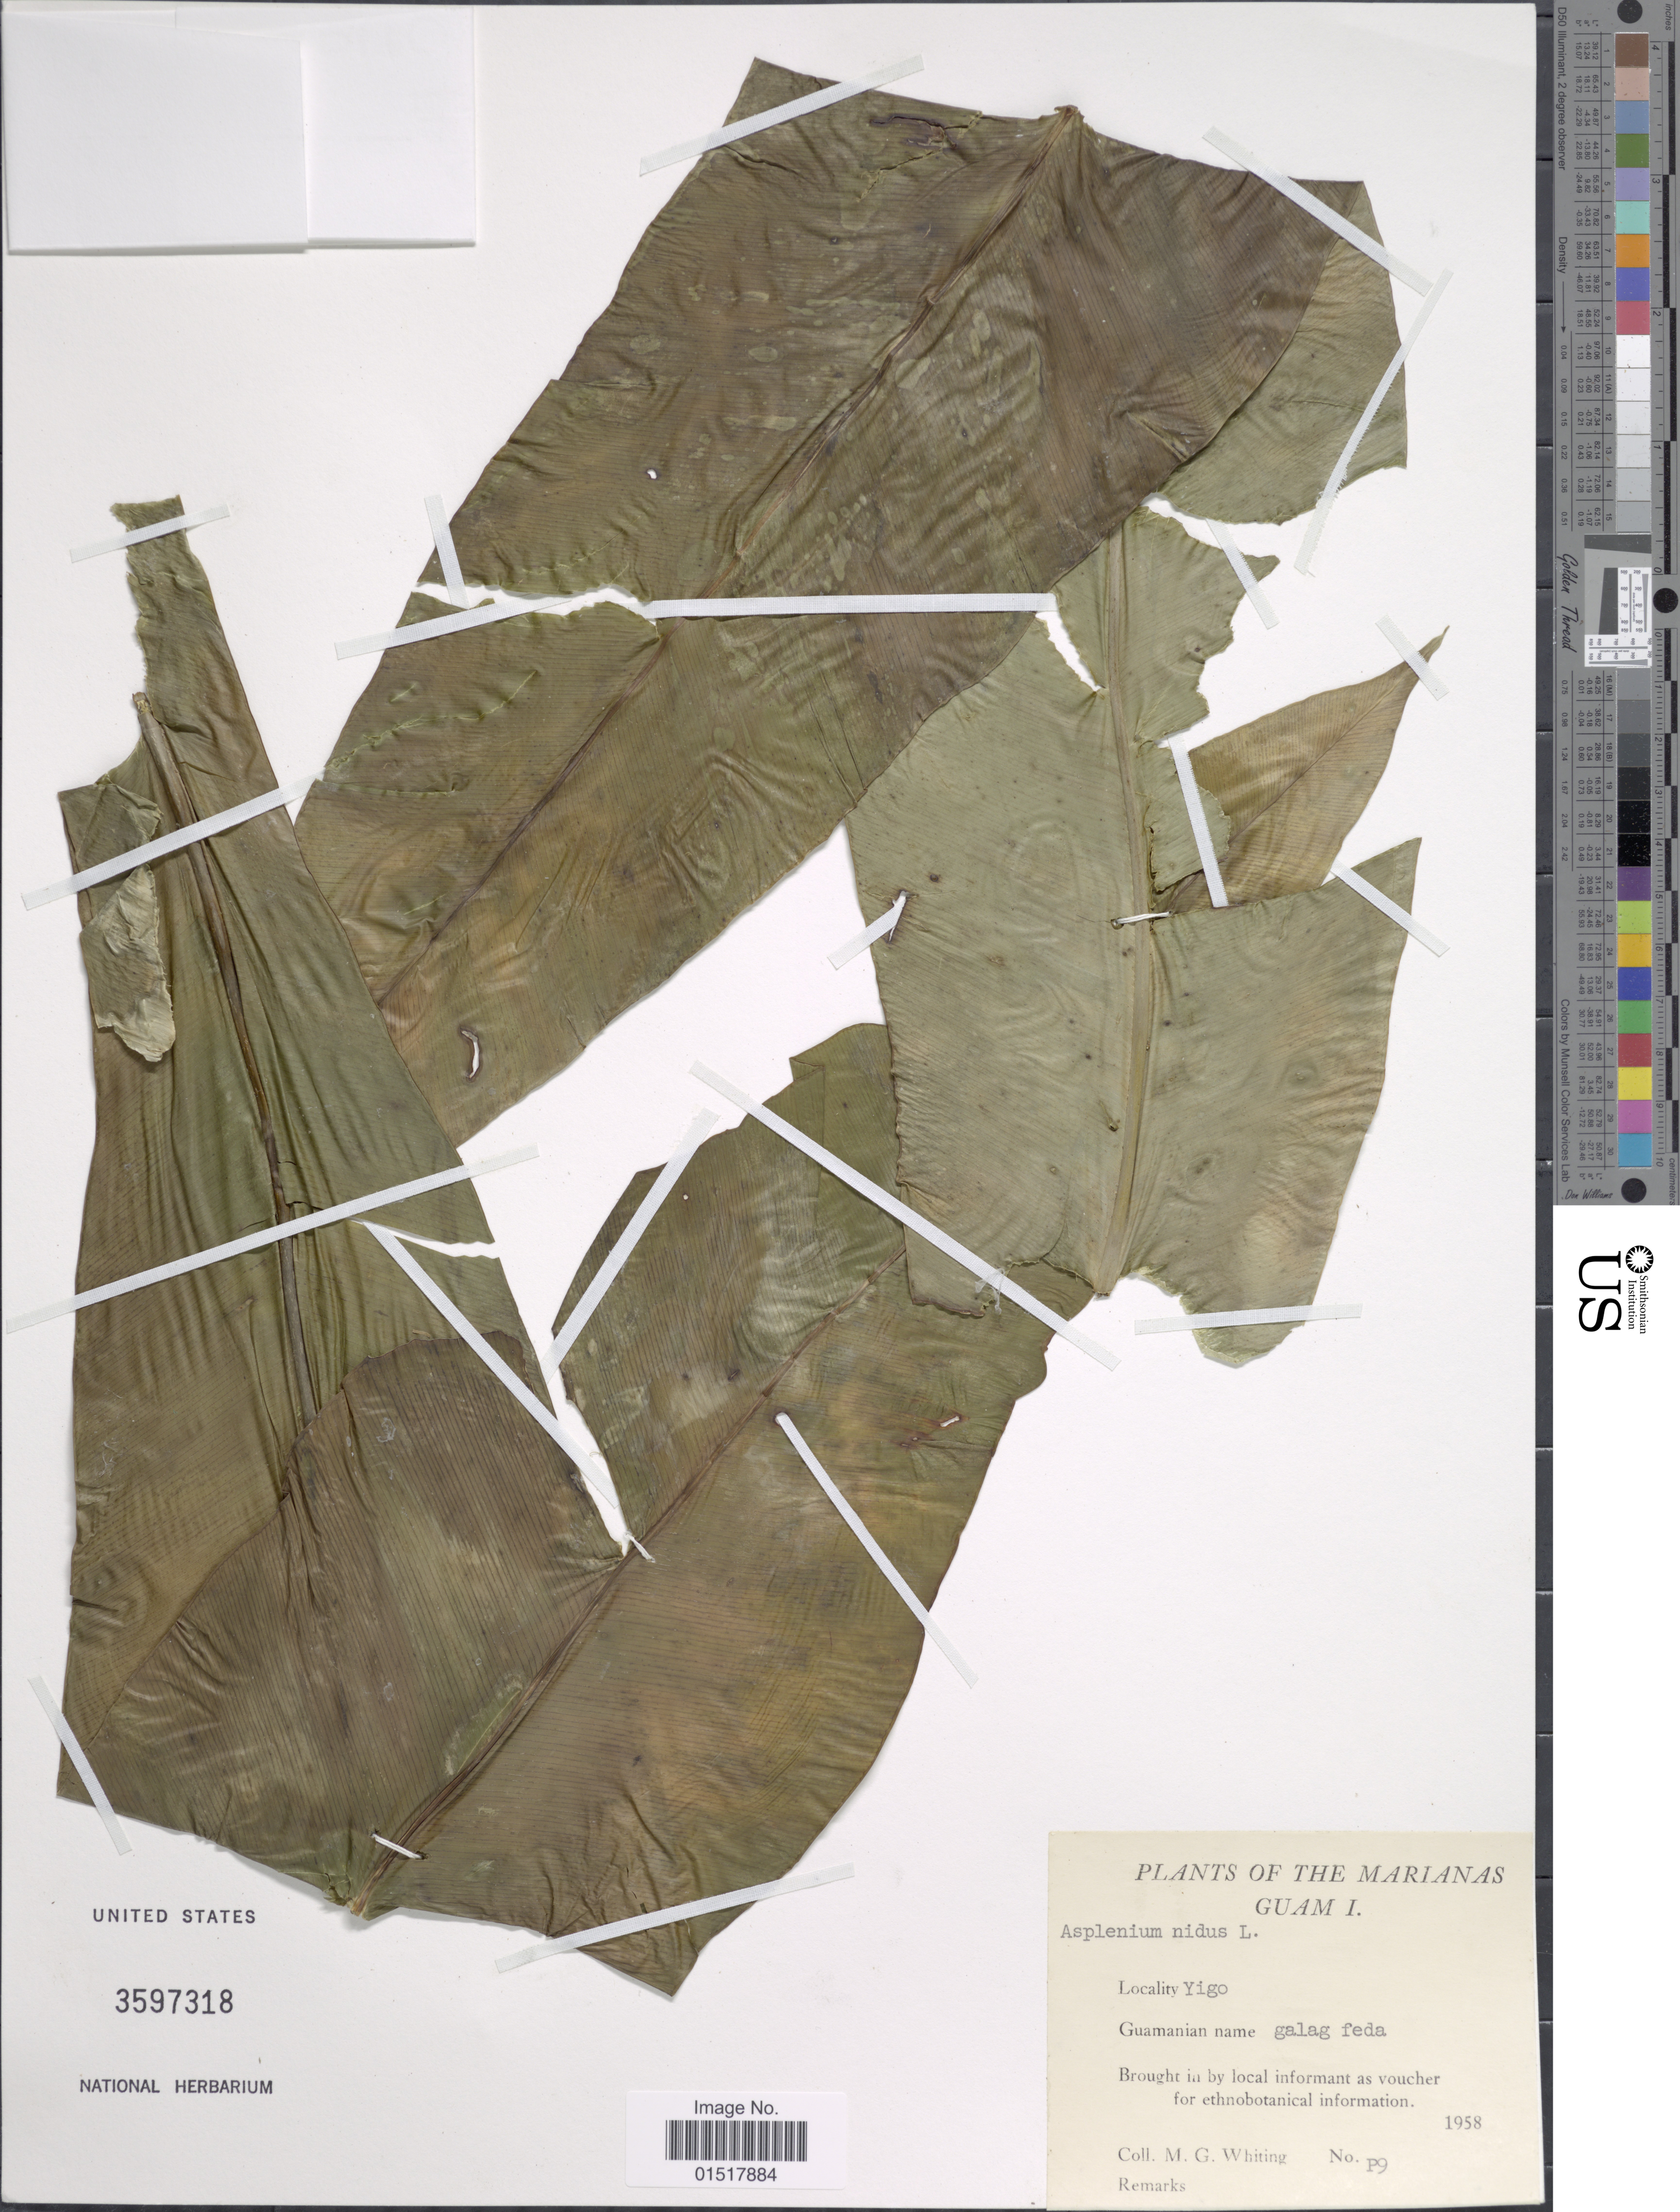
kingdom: Plantae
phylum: Tracheophyta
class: Polypodiopsida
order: Polypodiales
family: Aspleniaceae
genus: Asplenium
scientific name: Asplenium nidus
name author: L.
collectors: M. Whiting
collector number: P9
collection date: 1958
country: Guam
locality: Marianas Guam I. Yigo.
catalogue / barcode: US 3597318